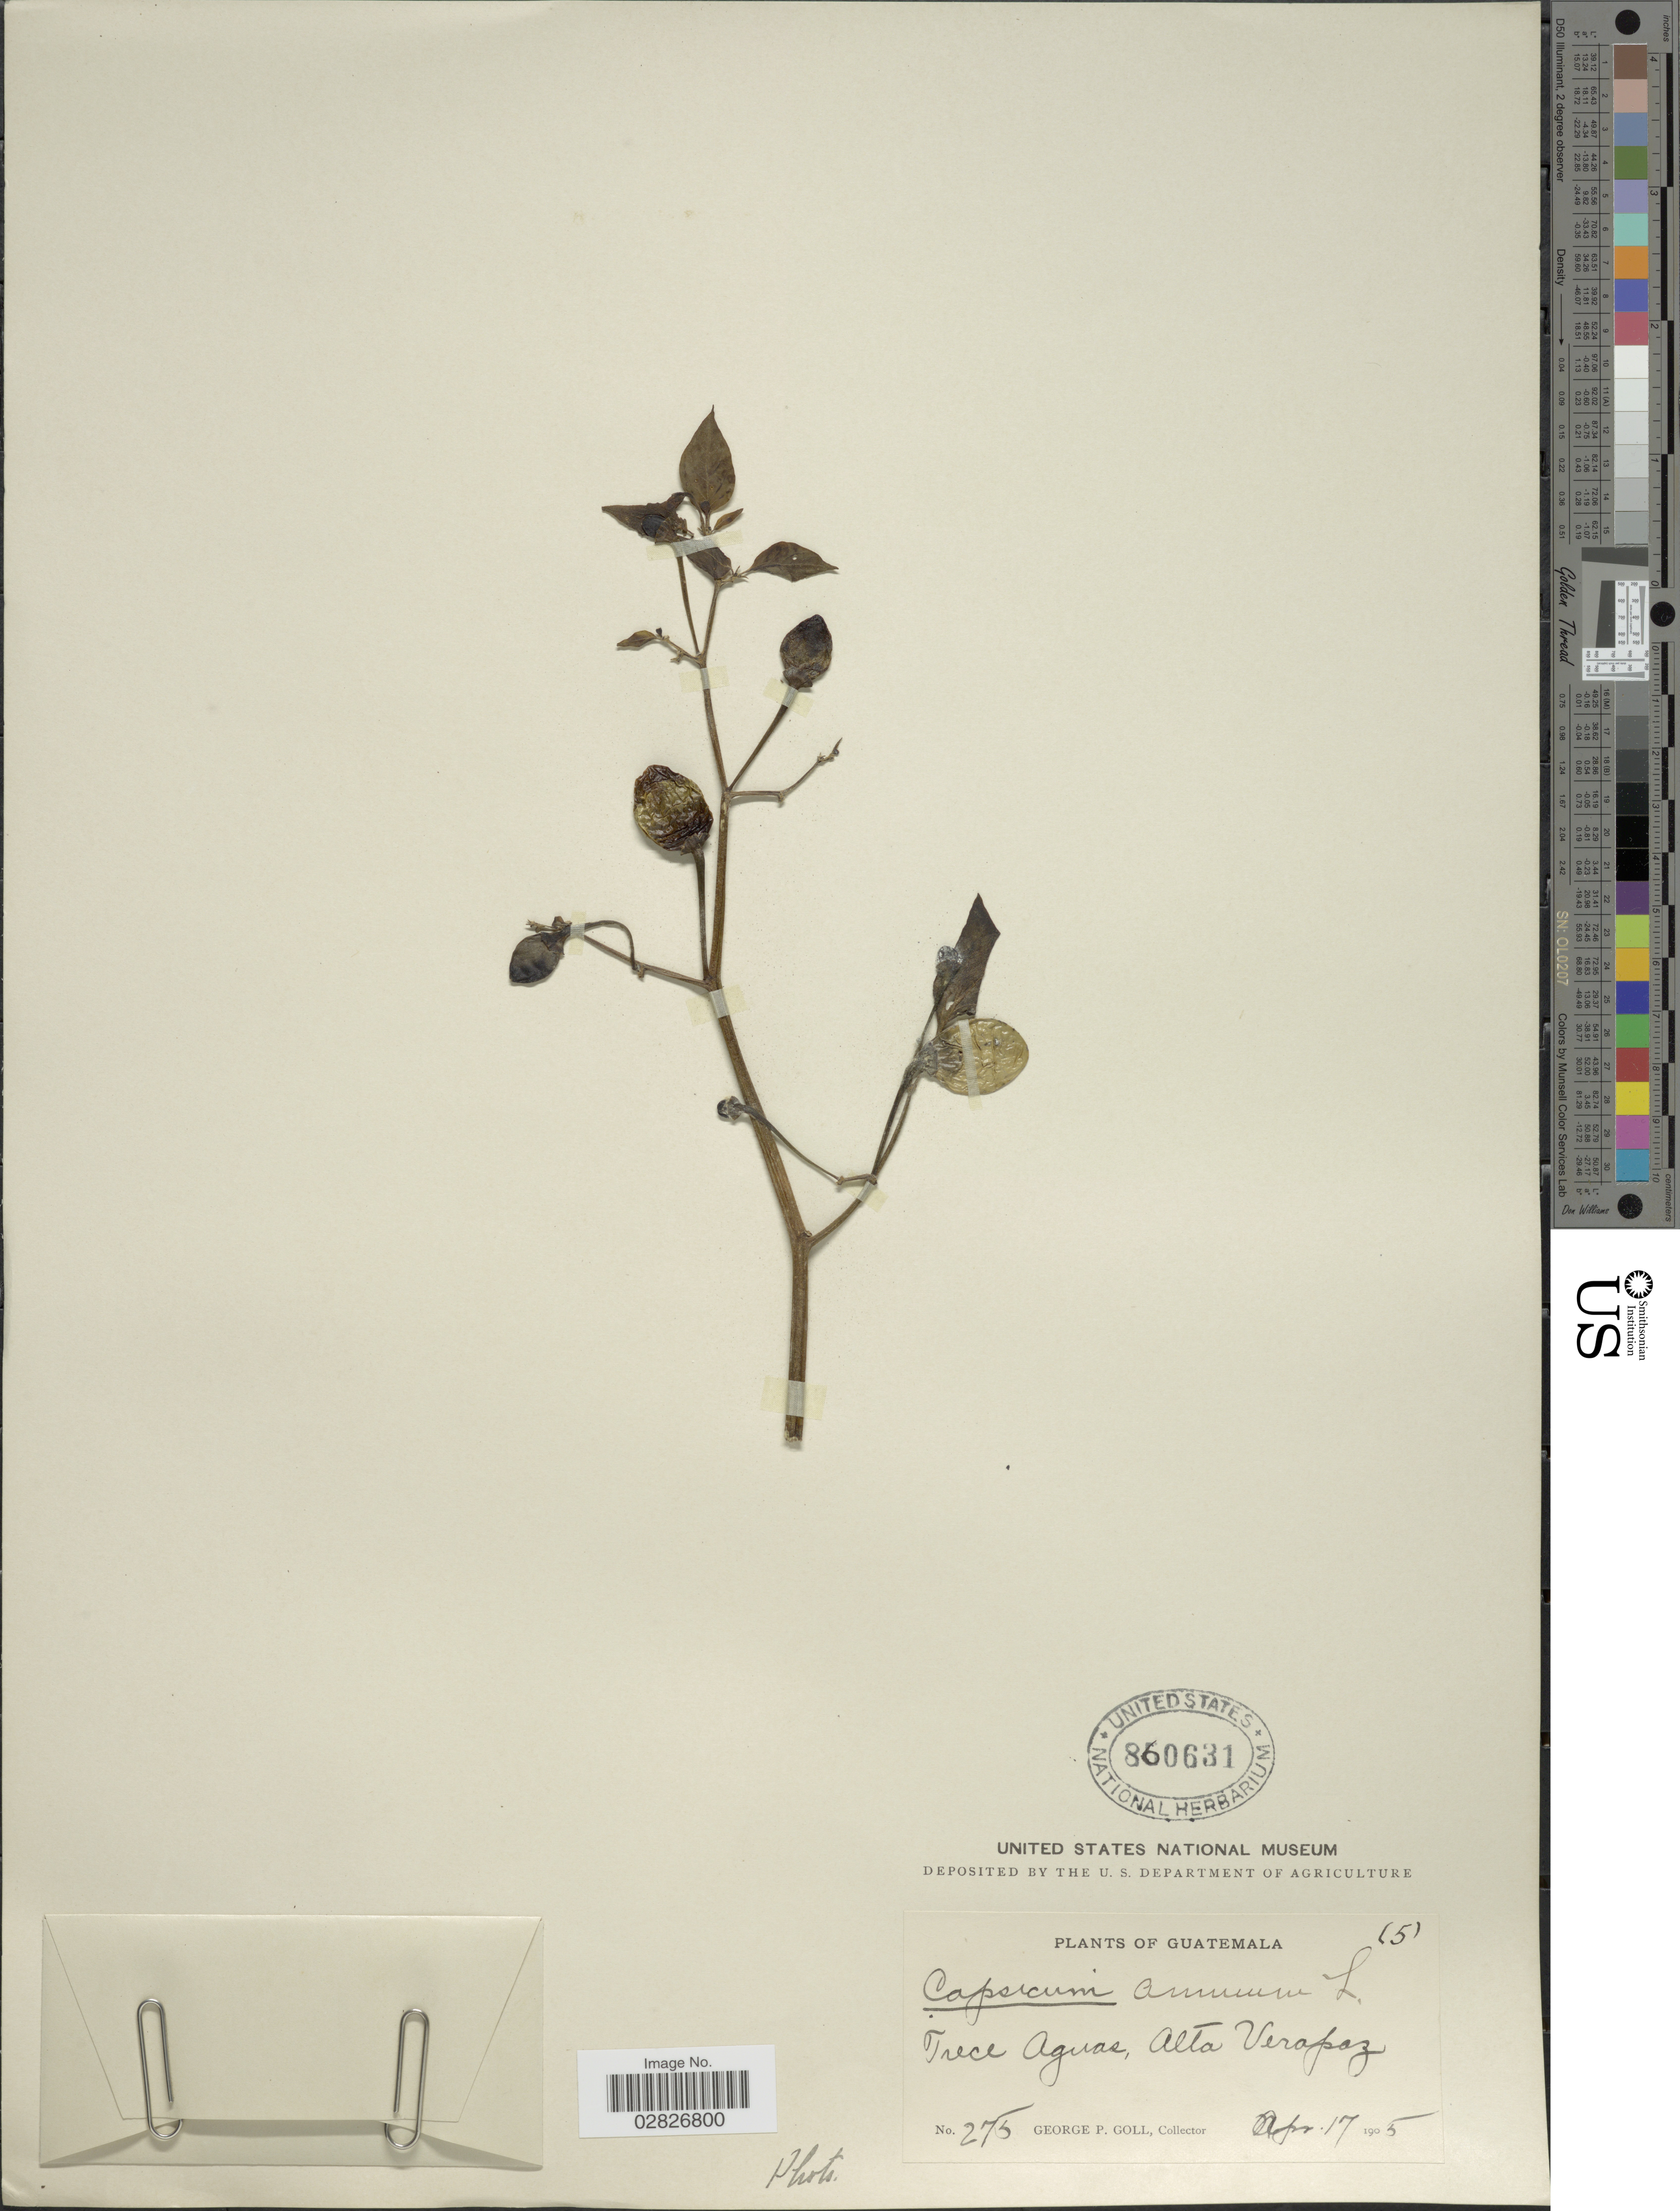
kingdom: Plantae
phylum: Tracheophyta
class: Magnoliopsida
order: Solanales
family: Solanaceae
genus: Capsicum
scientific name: Capsicum annuum 'Habanero'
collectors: G. P. Goll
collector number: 275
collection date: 1905-04-17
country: Guatemala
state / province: Alta Verapaz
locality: Trece Aguas.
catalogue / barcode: US 860631